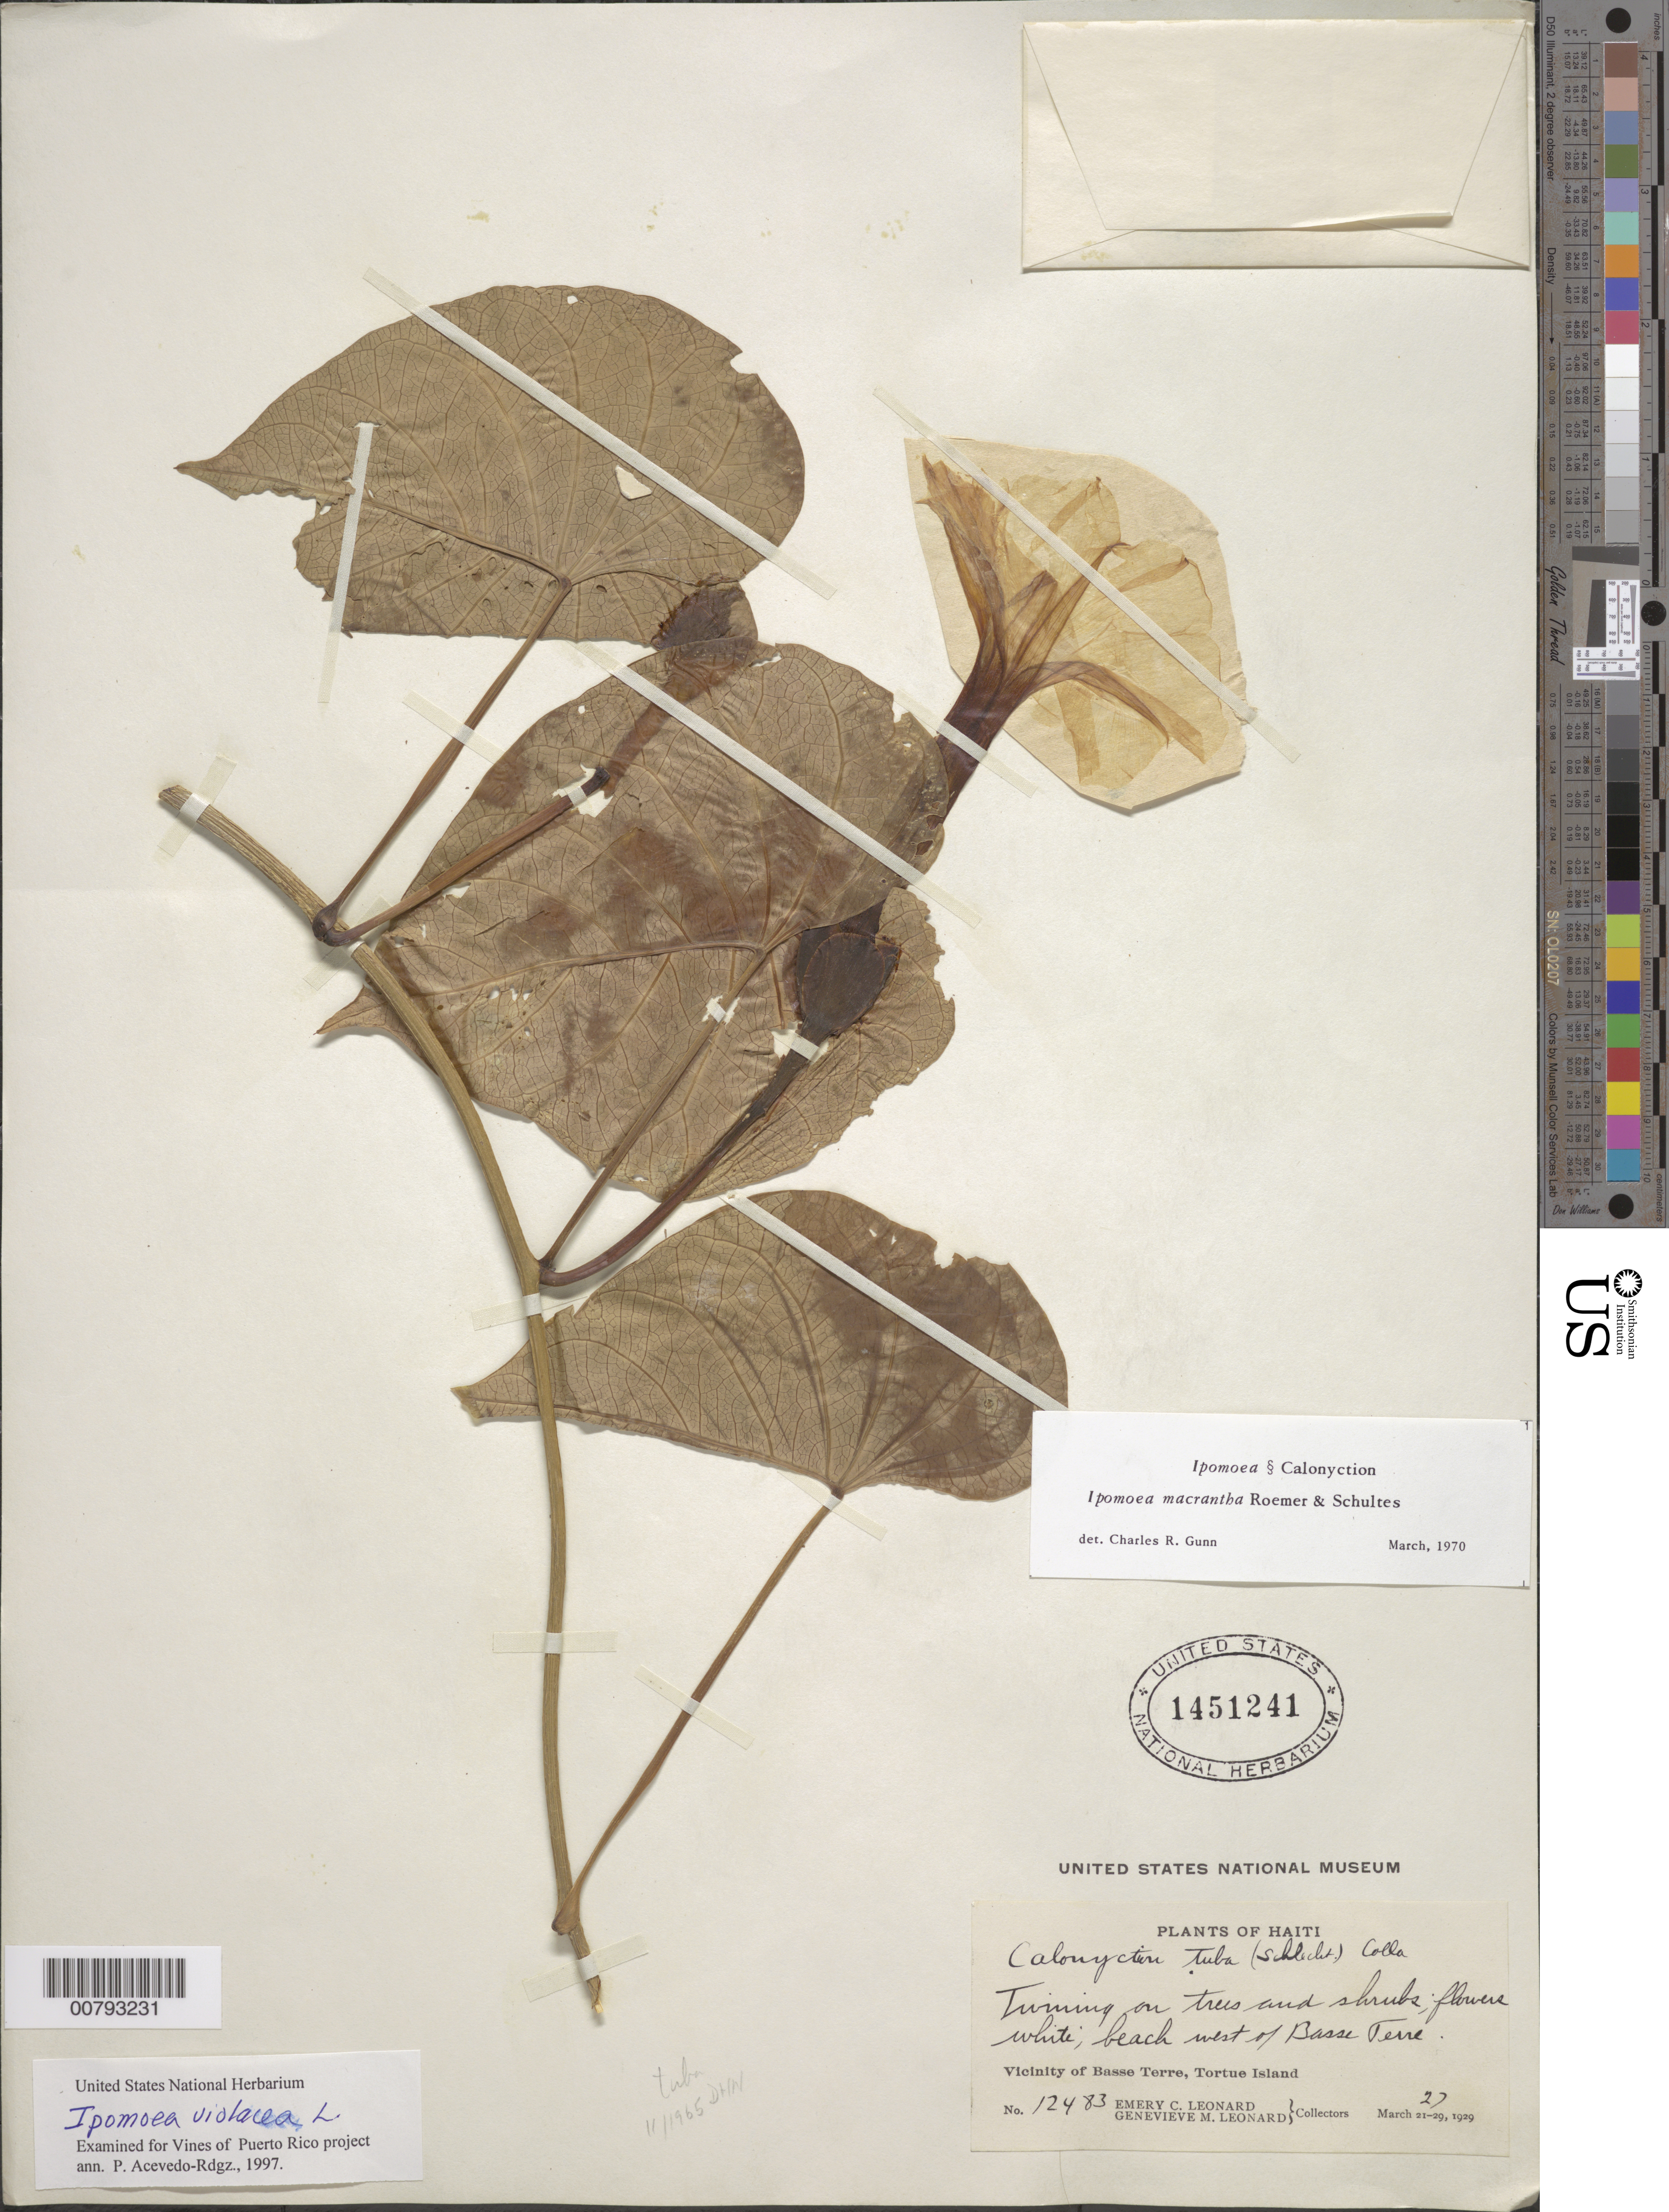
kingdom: Plantae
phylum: Tracheophyta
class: Magnoliopsida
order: Solanales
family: Convolvulaceae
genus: Ipomoea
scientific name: Ipomoea violacea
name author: L.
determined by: Acevedo-Rodríguez, P., (BOT), Smithsonian Institution - National Museum of Natural History (UNITED STATES)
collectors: E. C. Leonard & G. M. Leonard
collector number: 12483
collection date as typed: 27 Mar 1929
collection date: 1929-03-27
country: Haiti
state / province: Nord-Óuest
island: Île de la Tortue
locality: Tortue Island, vicinity of Basse Terre, beach west of Basse Terre.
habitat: Beach.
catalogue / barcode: US 1451241